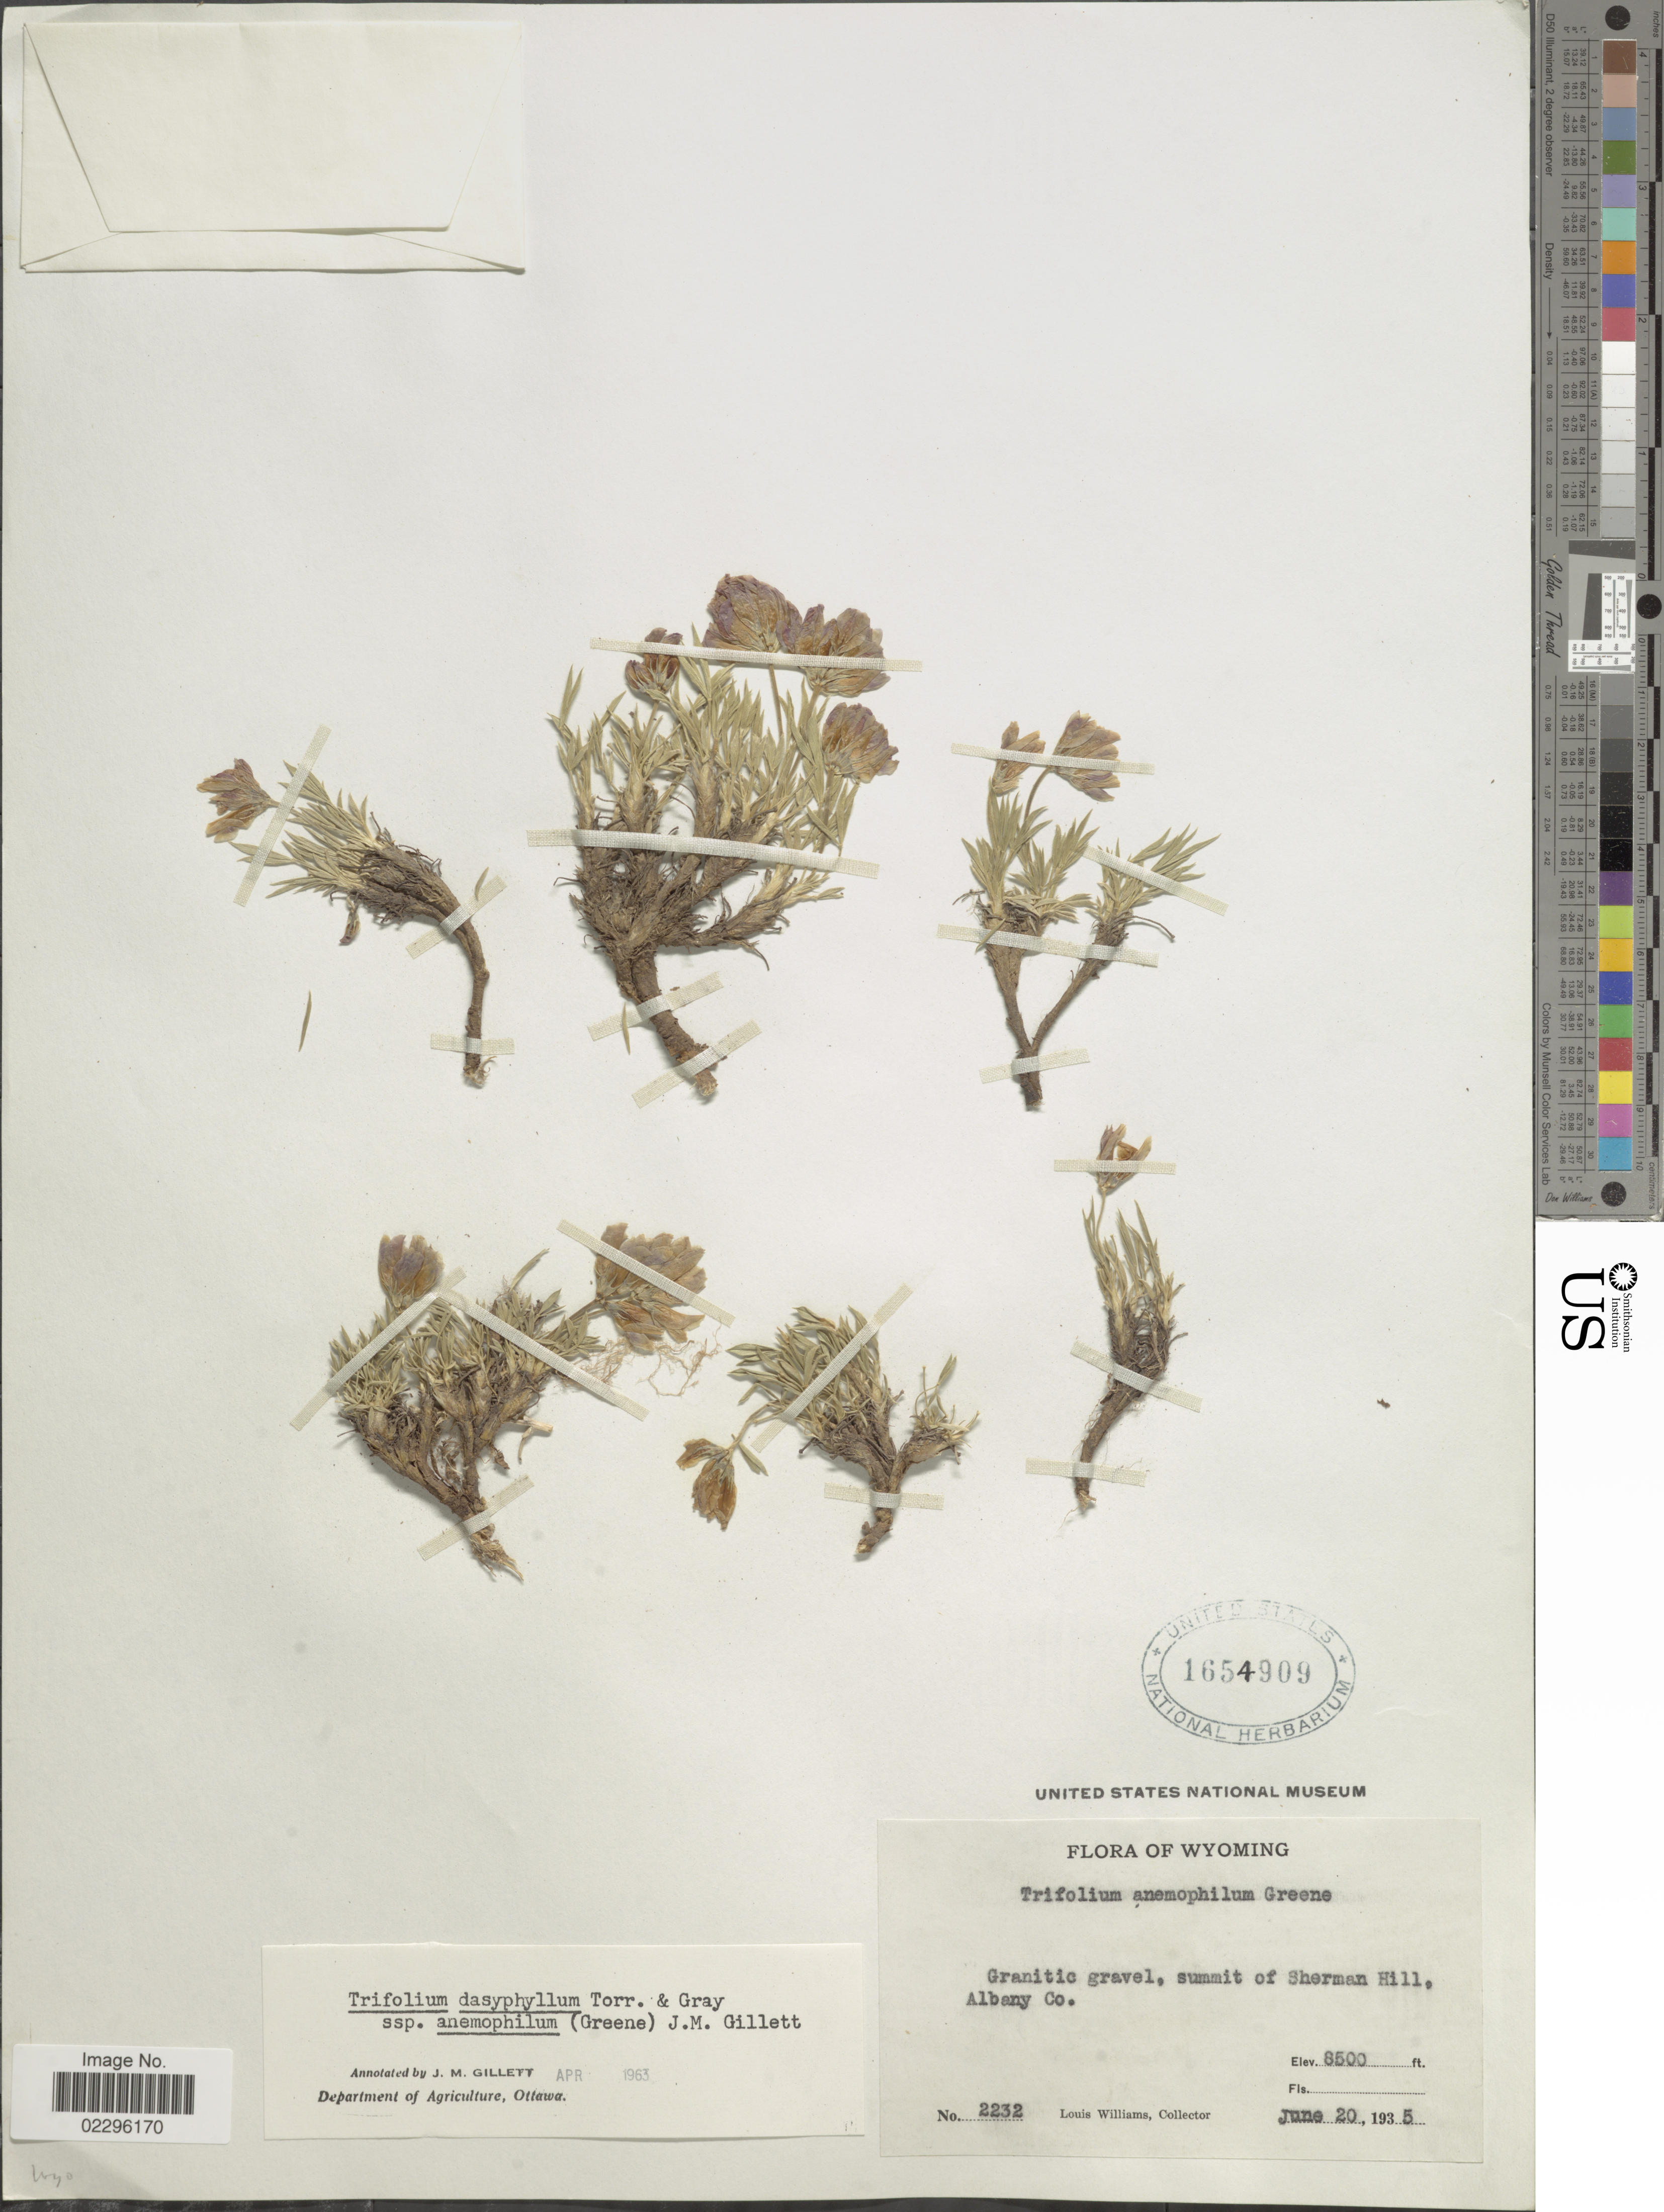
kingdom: Plantae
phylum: Tracheophyta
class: Magnoliopsida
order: Fabales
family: Fabaceae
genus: Trifolium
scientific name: Trifolium dasyphyllum subsp. anemophilum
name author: (Greene) J.M. Gillett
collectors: L. O. Williams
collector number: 2232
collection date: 1935-06-20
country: United States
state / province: Wyoming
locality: Summit of Sherman Hill, AlbanyCo.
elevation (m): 2591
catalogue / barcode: US 1654909